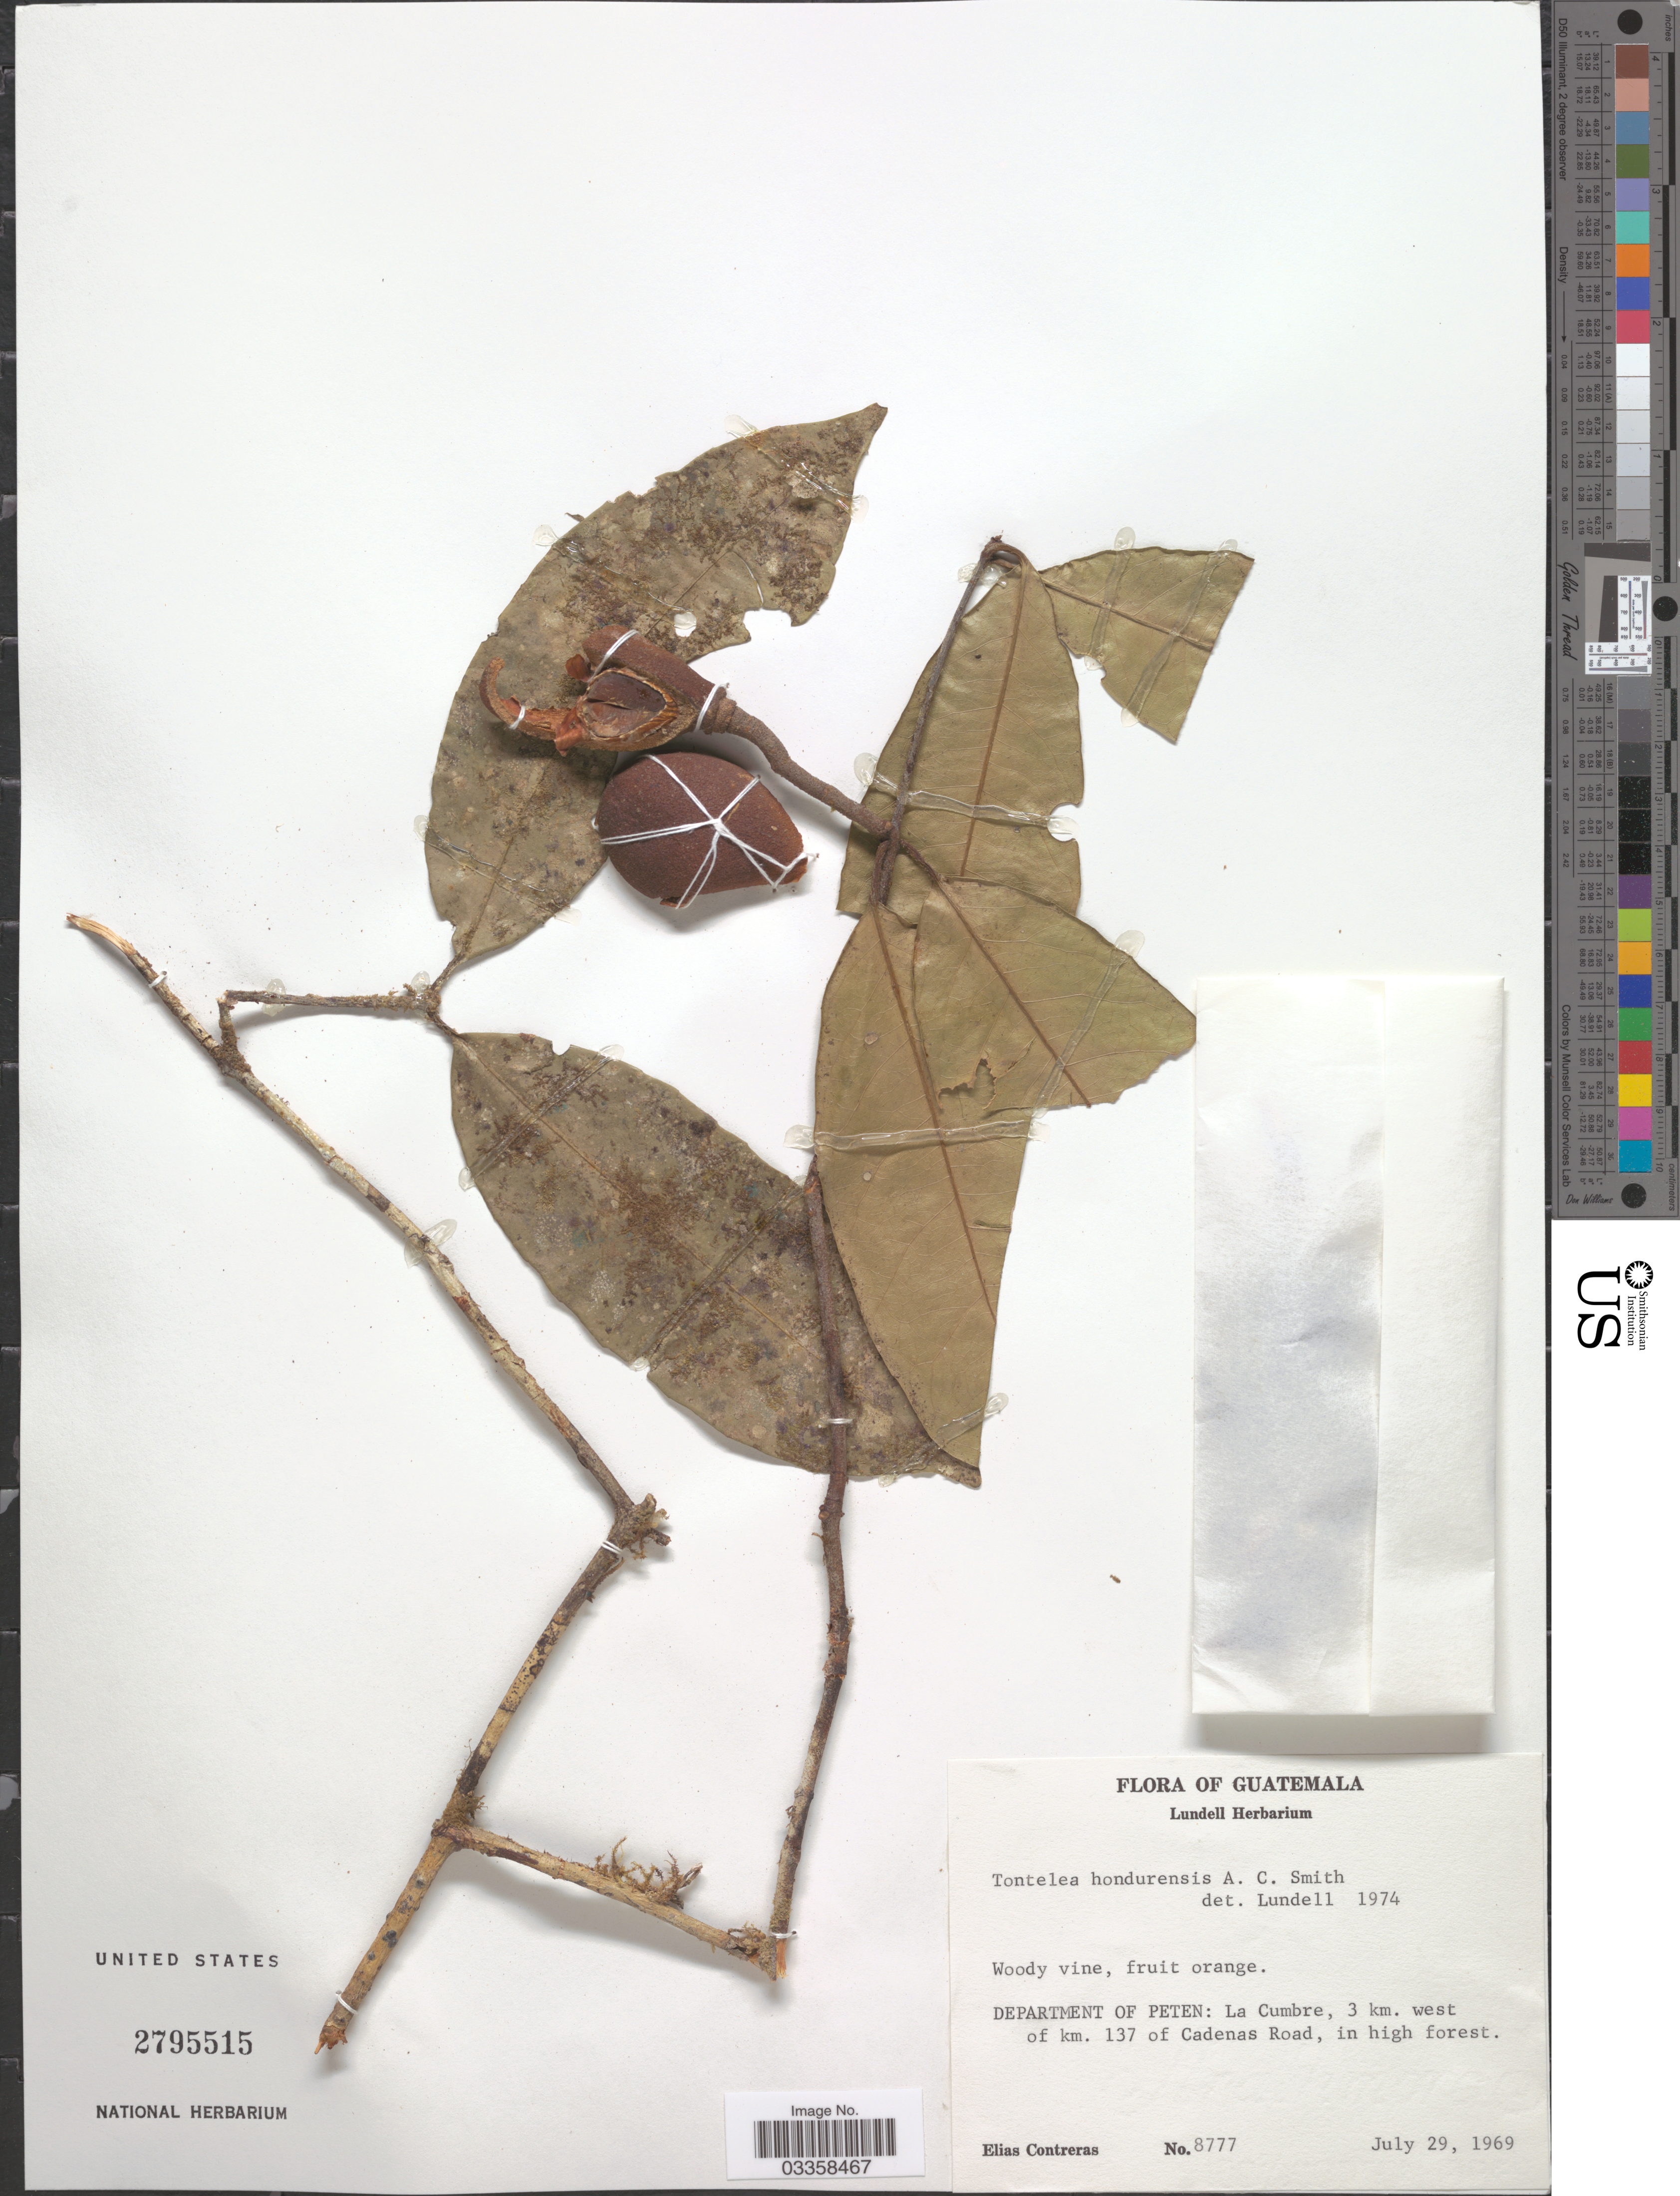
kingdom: Plantae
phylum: Tracheophyta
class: Magnoliopsida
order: Celastrales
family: Celastraceae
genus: Tontelea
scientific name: Tontelea hondurensis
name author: A.C. Sm.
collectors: E. Contreras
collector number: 8777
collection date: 1969-07-29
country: Guatemala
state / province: El Petén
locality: Department of Peten: La Cumbre, 3 km. west of km. 137 of Cadenas Road.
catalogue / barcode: US 2795515